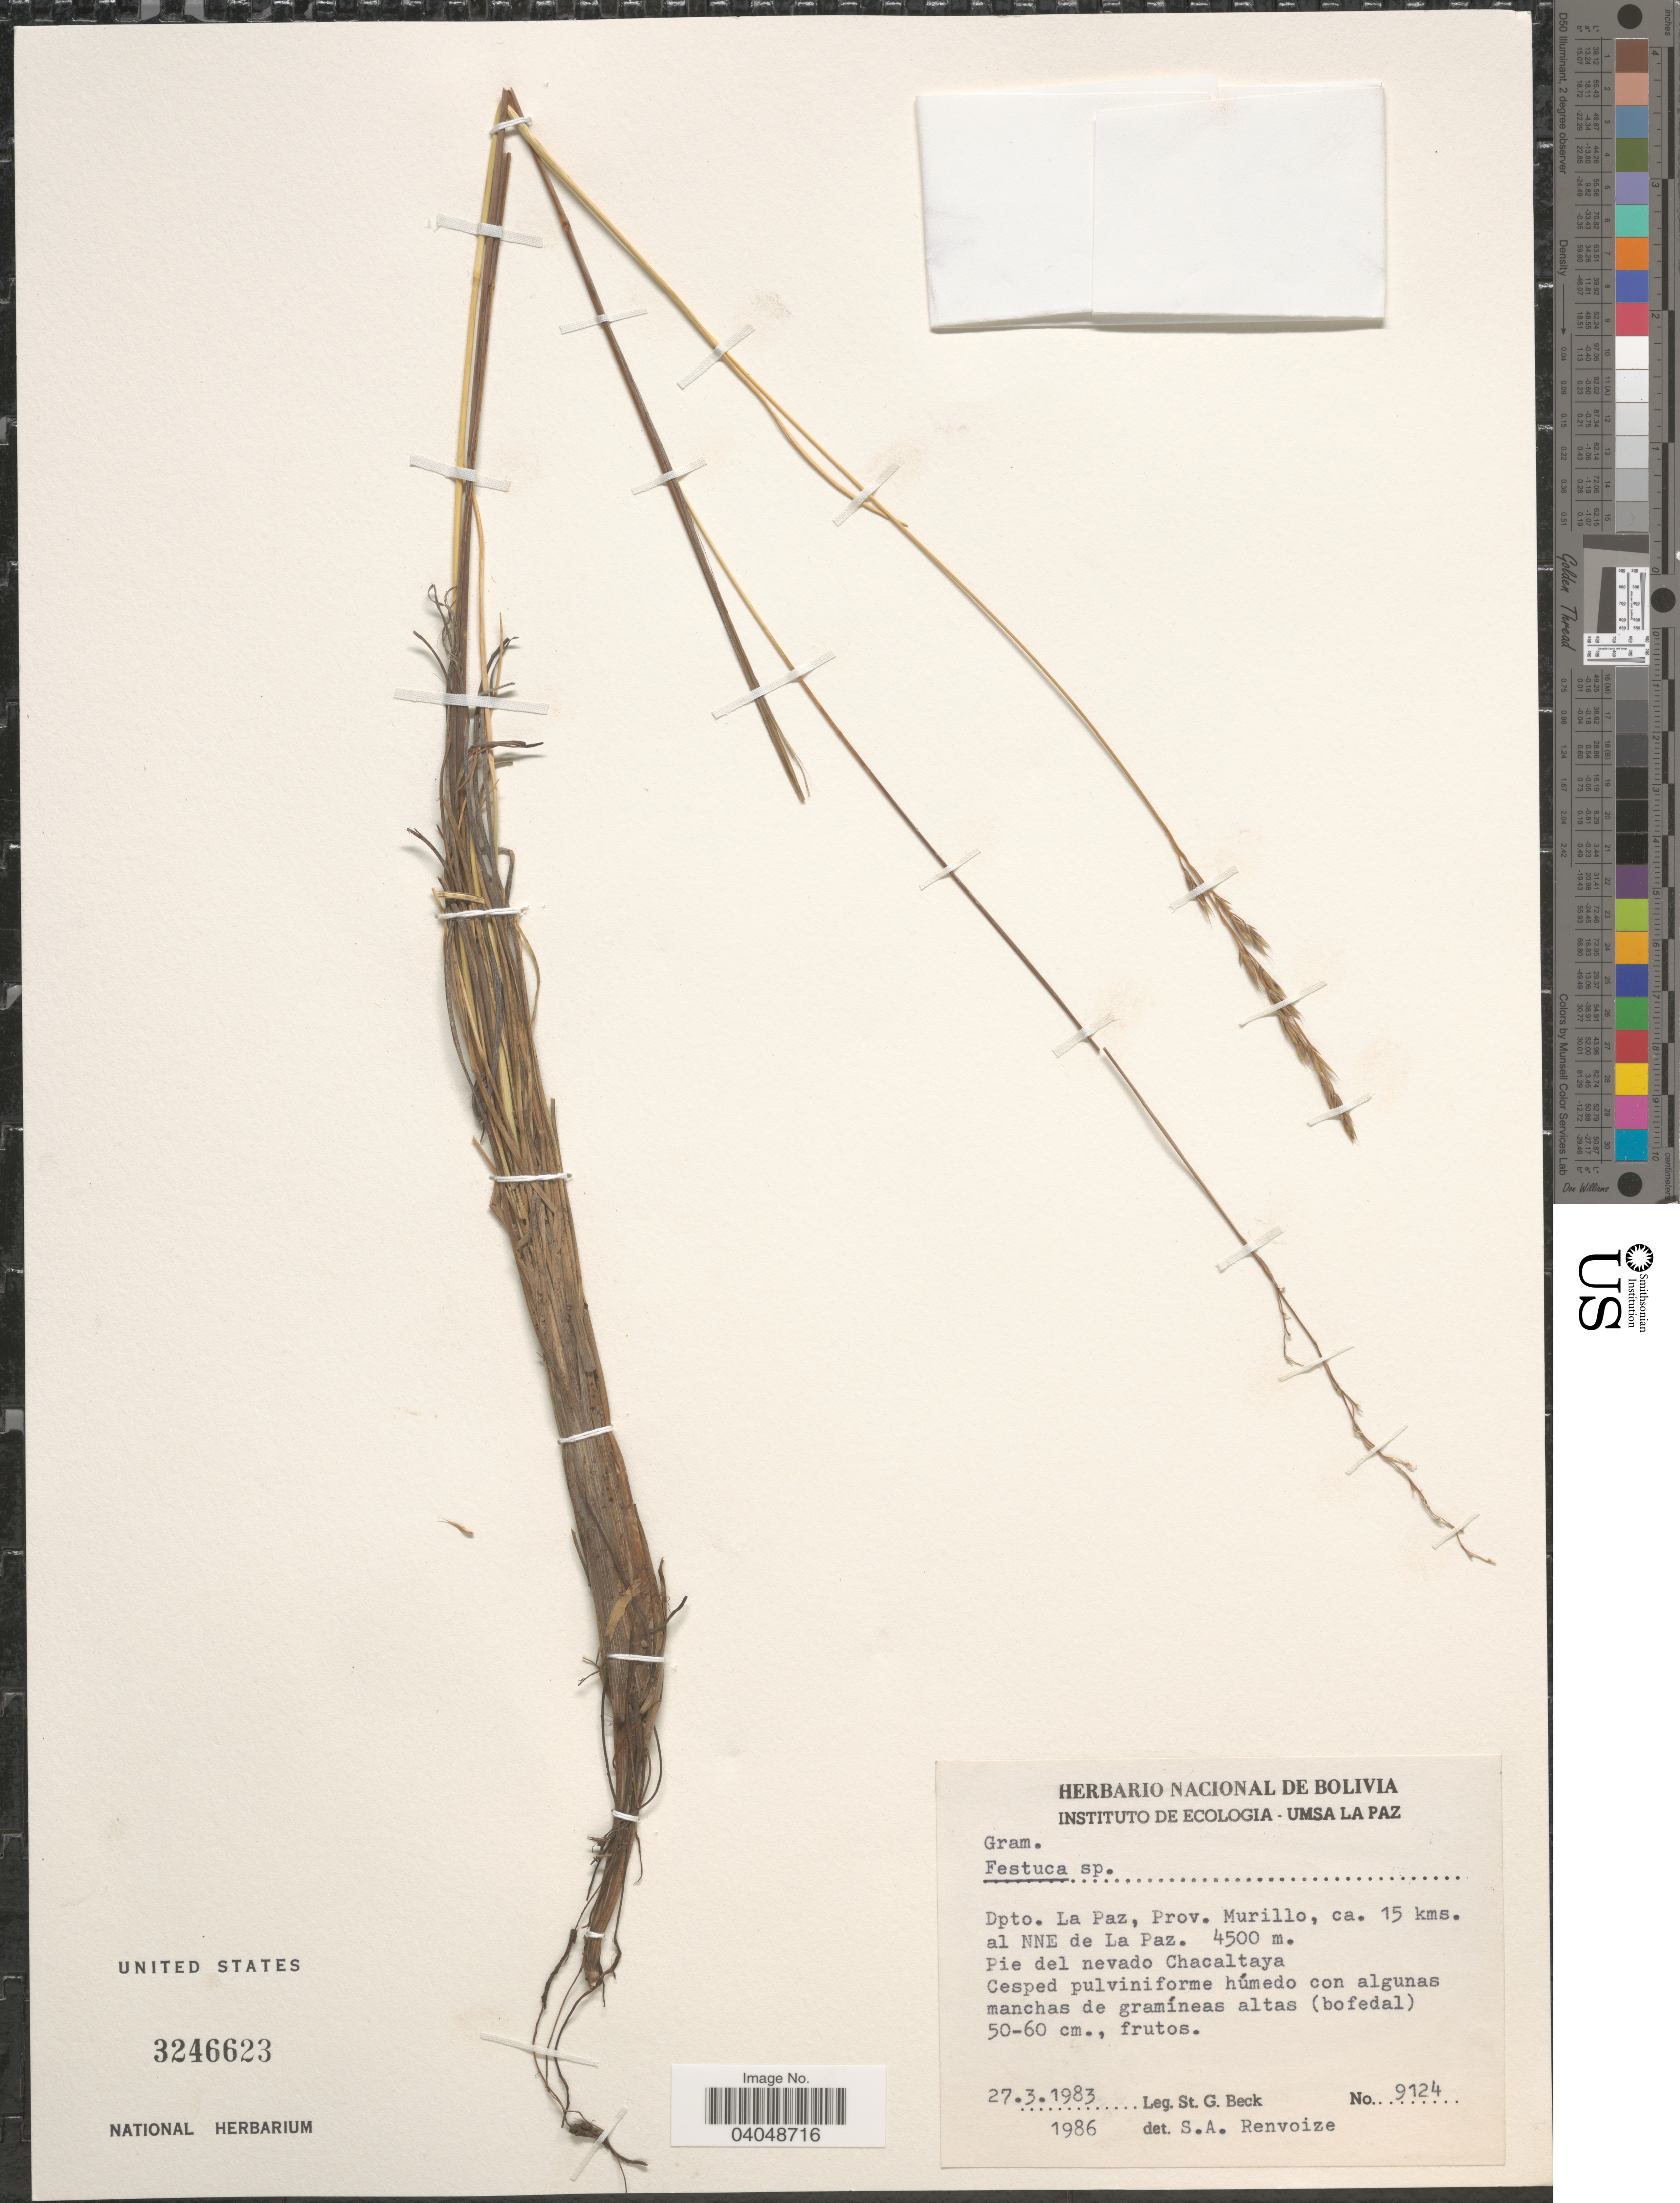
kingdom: Plantae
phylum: Tracheophyta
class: Liliopsida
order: Poales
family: Poaceae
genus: Festuca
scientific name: Festuca sp.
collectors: S. G. Beck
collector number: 9124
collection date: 1983-03-27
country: Bolivia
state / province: La Paz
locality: Dpto. La Paz, Prov. Murillo, ca. 15 kms. al NNE de La Paz. Pie del nevado Chacaltaya.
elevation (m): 4500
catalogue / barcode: US 3246623